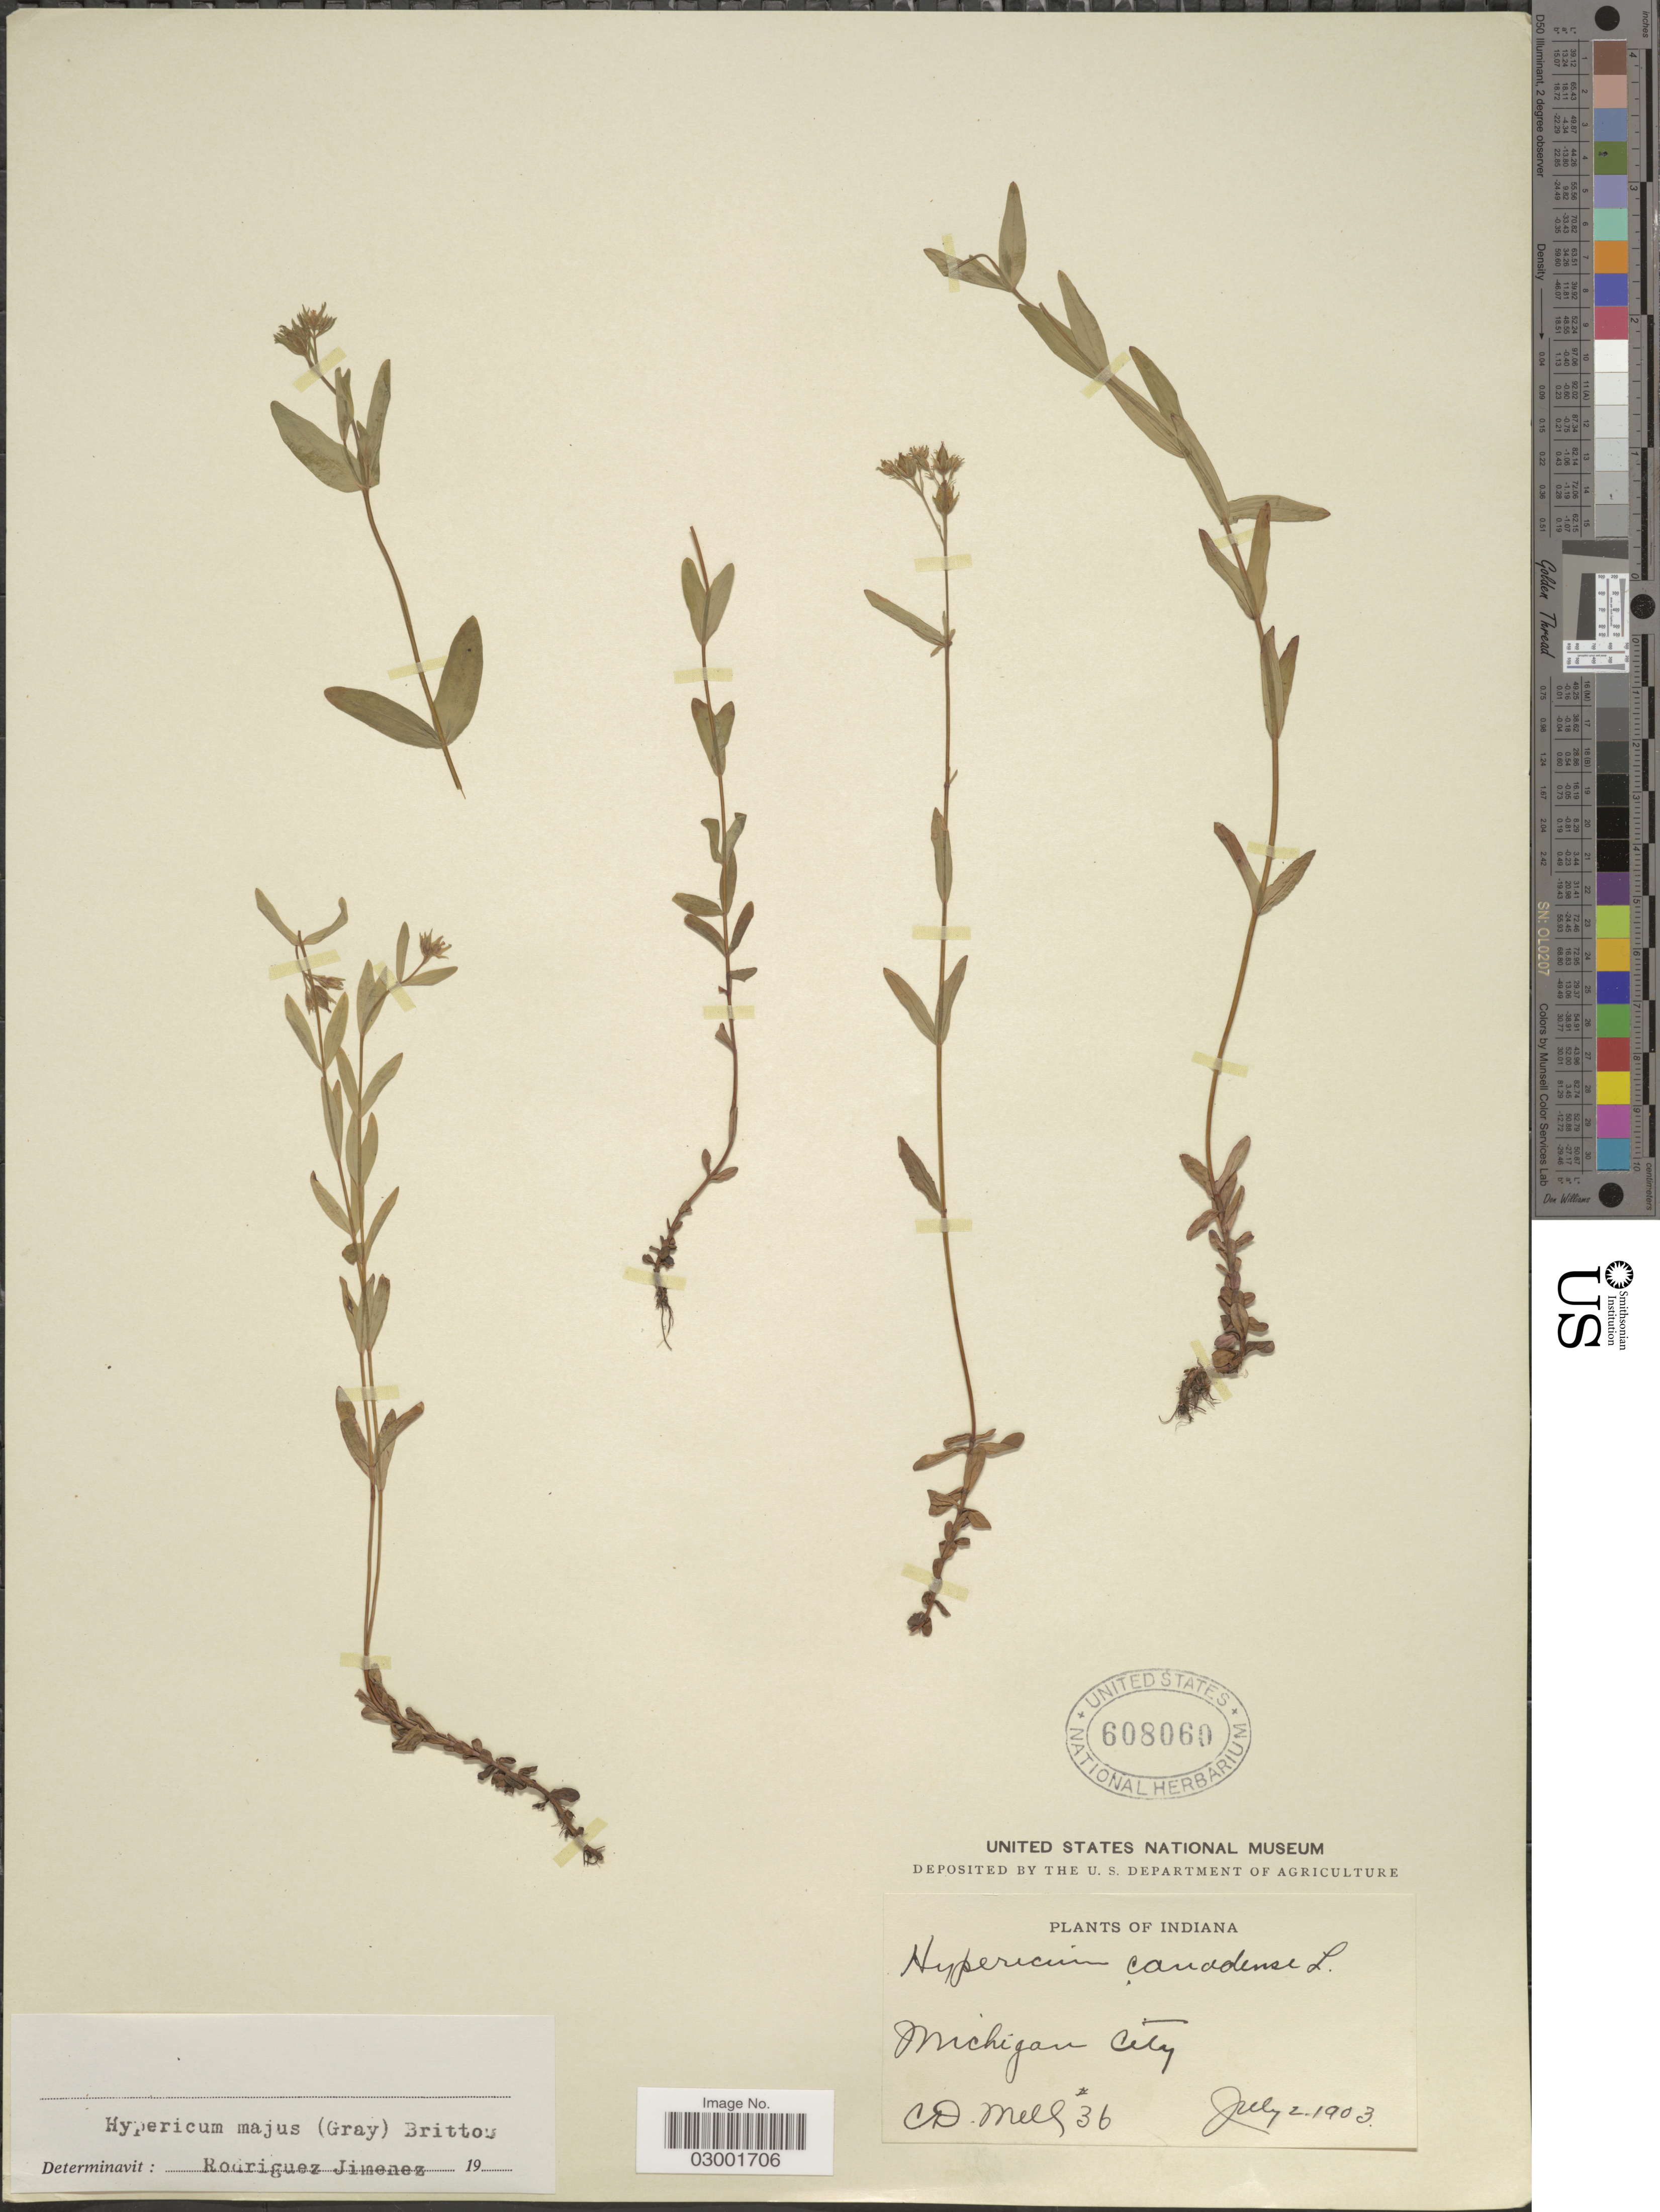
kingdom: Plantae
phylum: Tracheophyta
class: Magnoliopsida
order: Malpighiales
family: Hypericaceae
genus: Hypericum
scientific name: Hypericum majus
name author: (A. Gray) Britton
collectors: C. D. Mell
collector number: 36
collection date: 1903-07-02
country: United States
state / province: Indiana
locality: Michigan City.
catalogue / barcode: US 608060